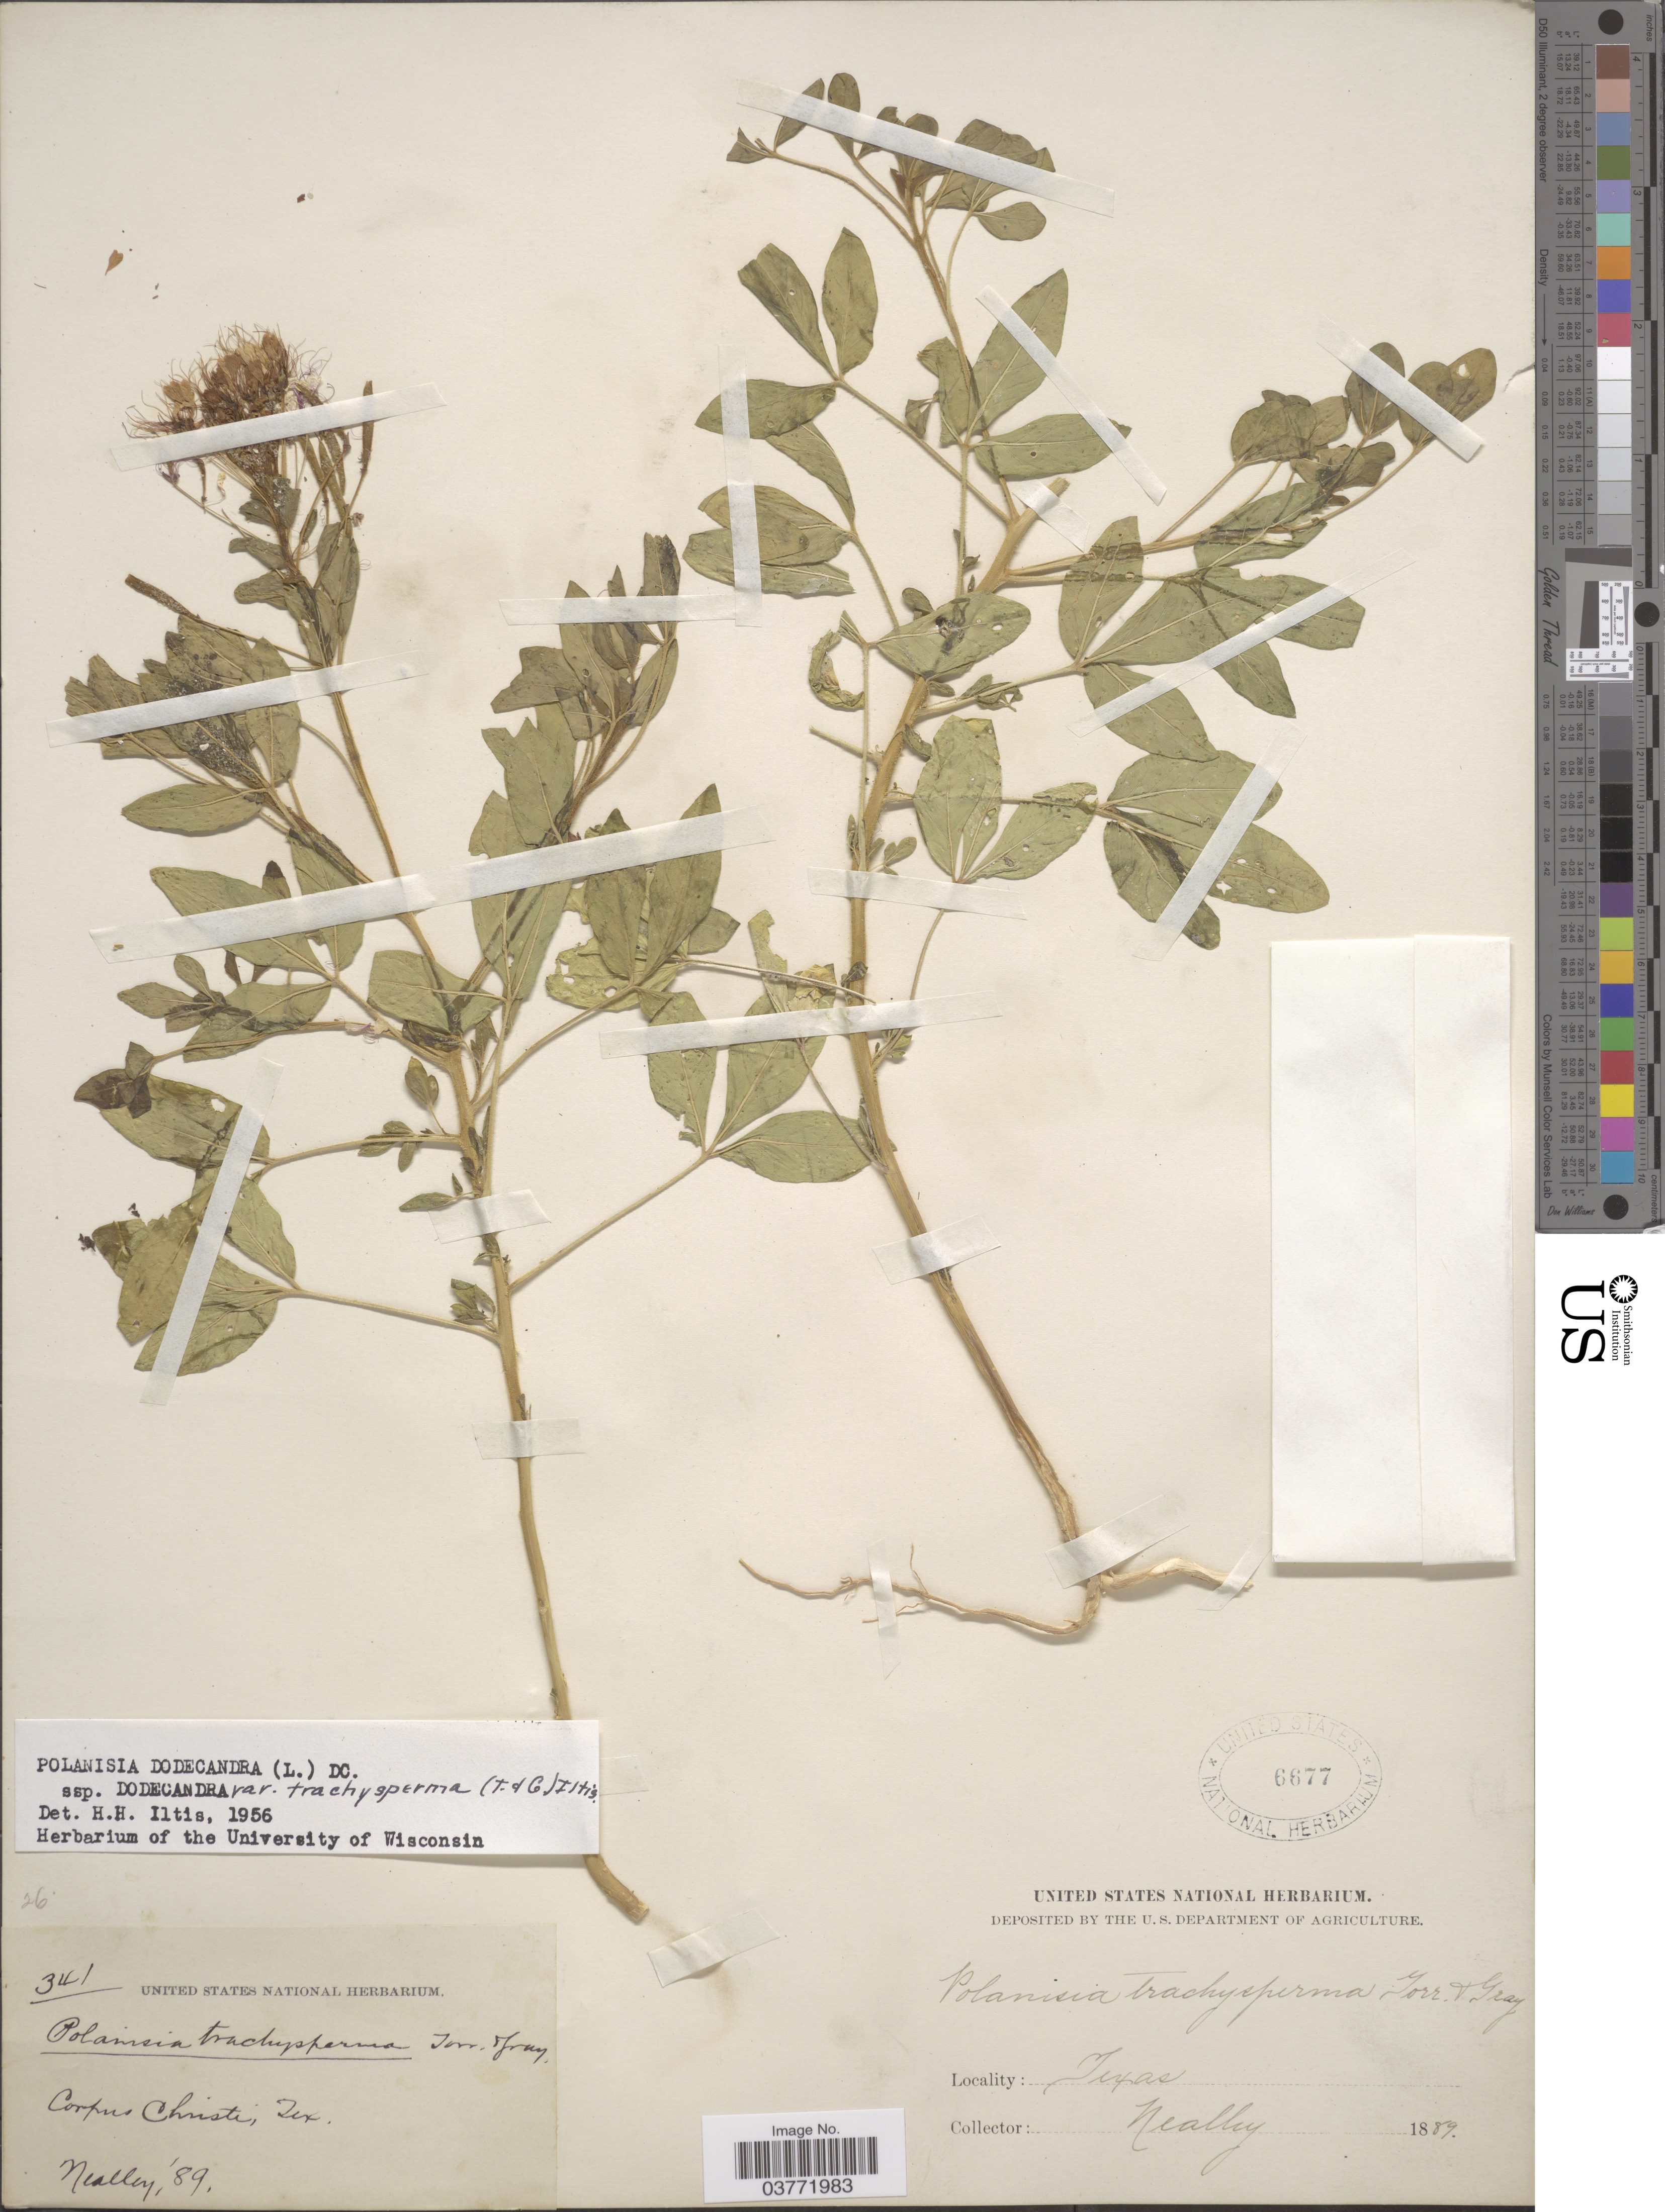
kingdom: Plantae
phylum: Tracheophyta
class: Magnoliopsida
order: Brassicales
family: Cleomaceae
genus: Polanisia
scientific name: Polanisia trachysperma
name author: Torr. & A. Gray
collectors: Nealley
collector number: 341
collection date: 1889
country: United States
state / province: Texas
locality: Corpus Christi.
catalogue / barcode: US 6677